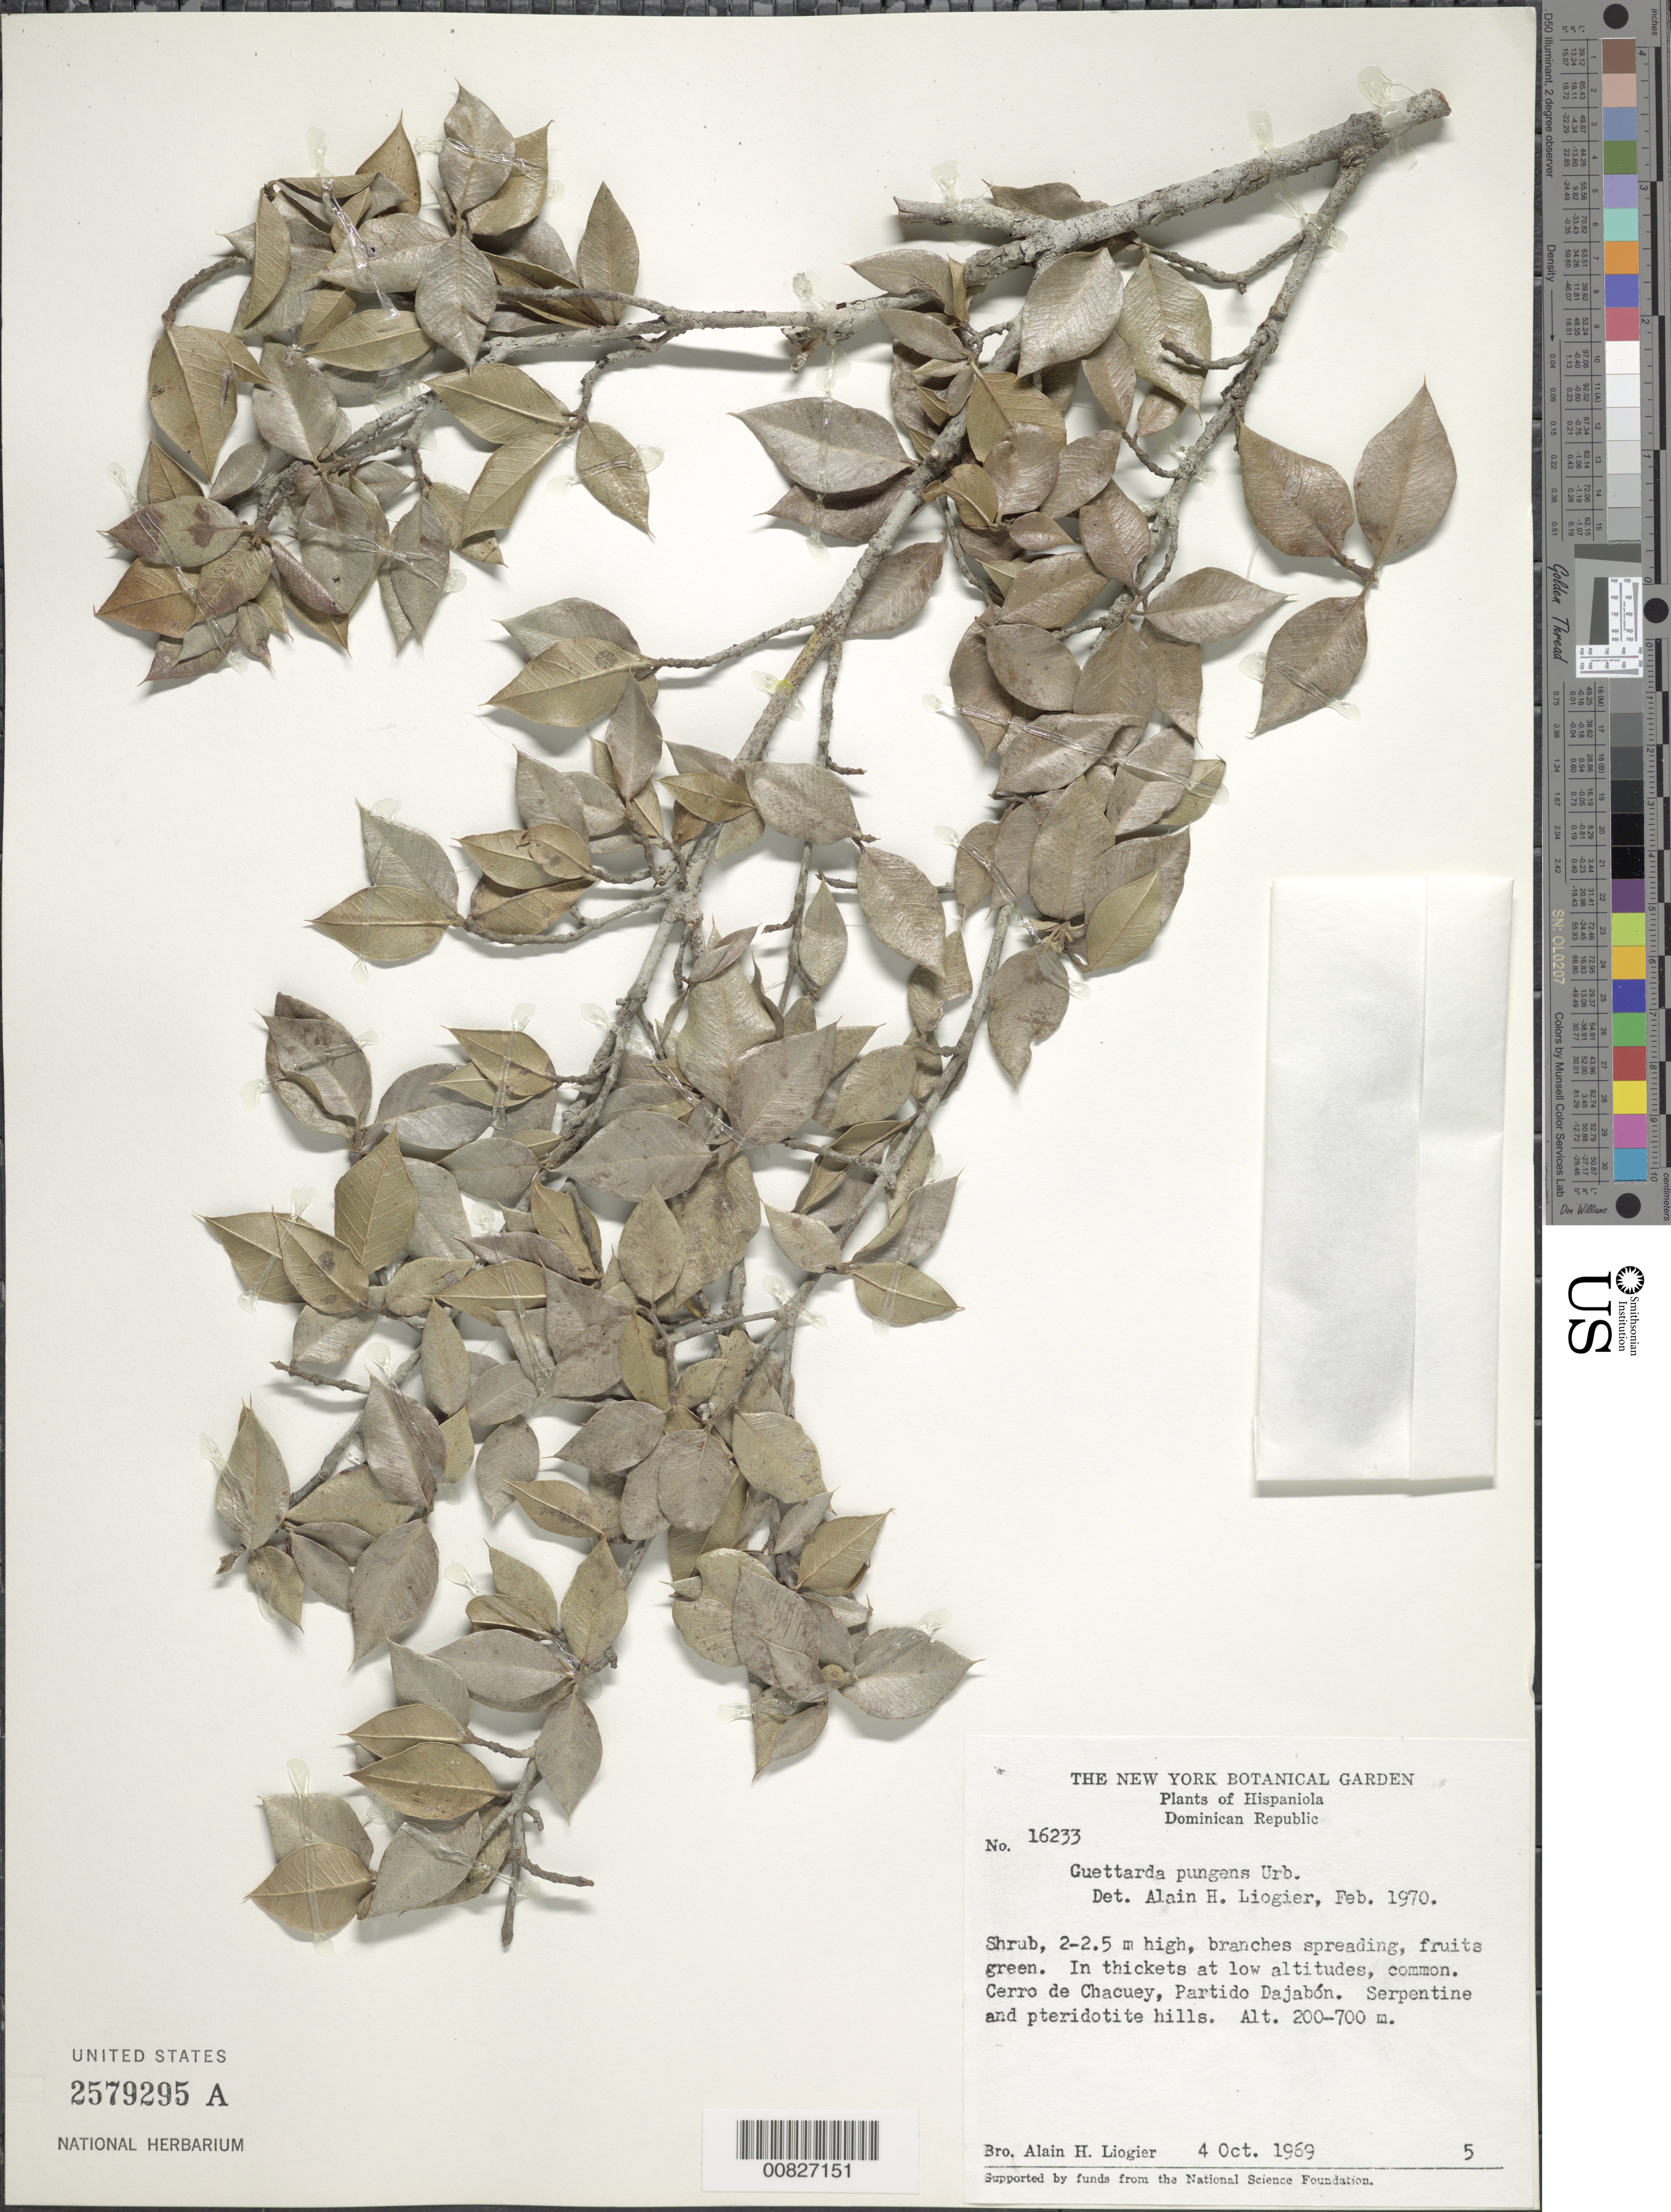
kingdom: Plantae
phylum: Tracheophyta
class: Magnoliopsida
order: Gentianales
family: Rubiaceae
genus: Guettarda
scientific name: Guettarda pungens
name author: Urb.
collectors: A. H. Liogier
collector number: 16233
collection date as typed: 04 Oct 1969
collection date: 1969-10-04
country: Dominican Republic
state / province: Dajabon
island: Hispaniola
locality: Cerro de Chacuey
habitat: In thickets at low altitudes on serpentine and pteridotite hills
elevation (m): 200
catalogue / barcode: US 2579295